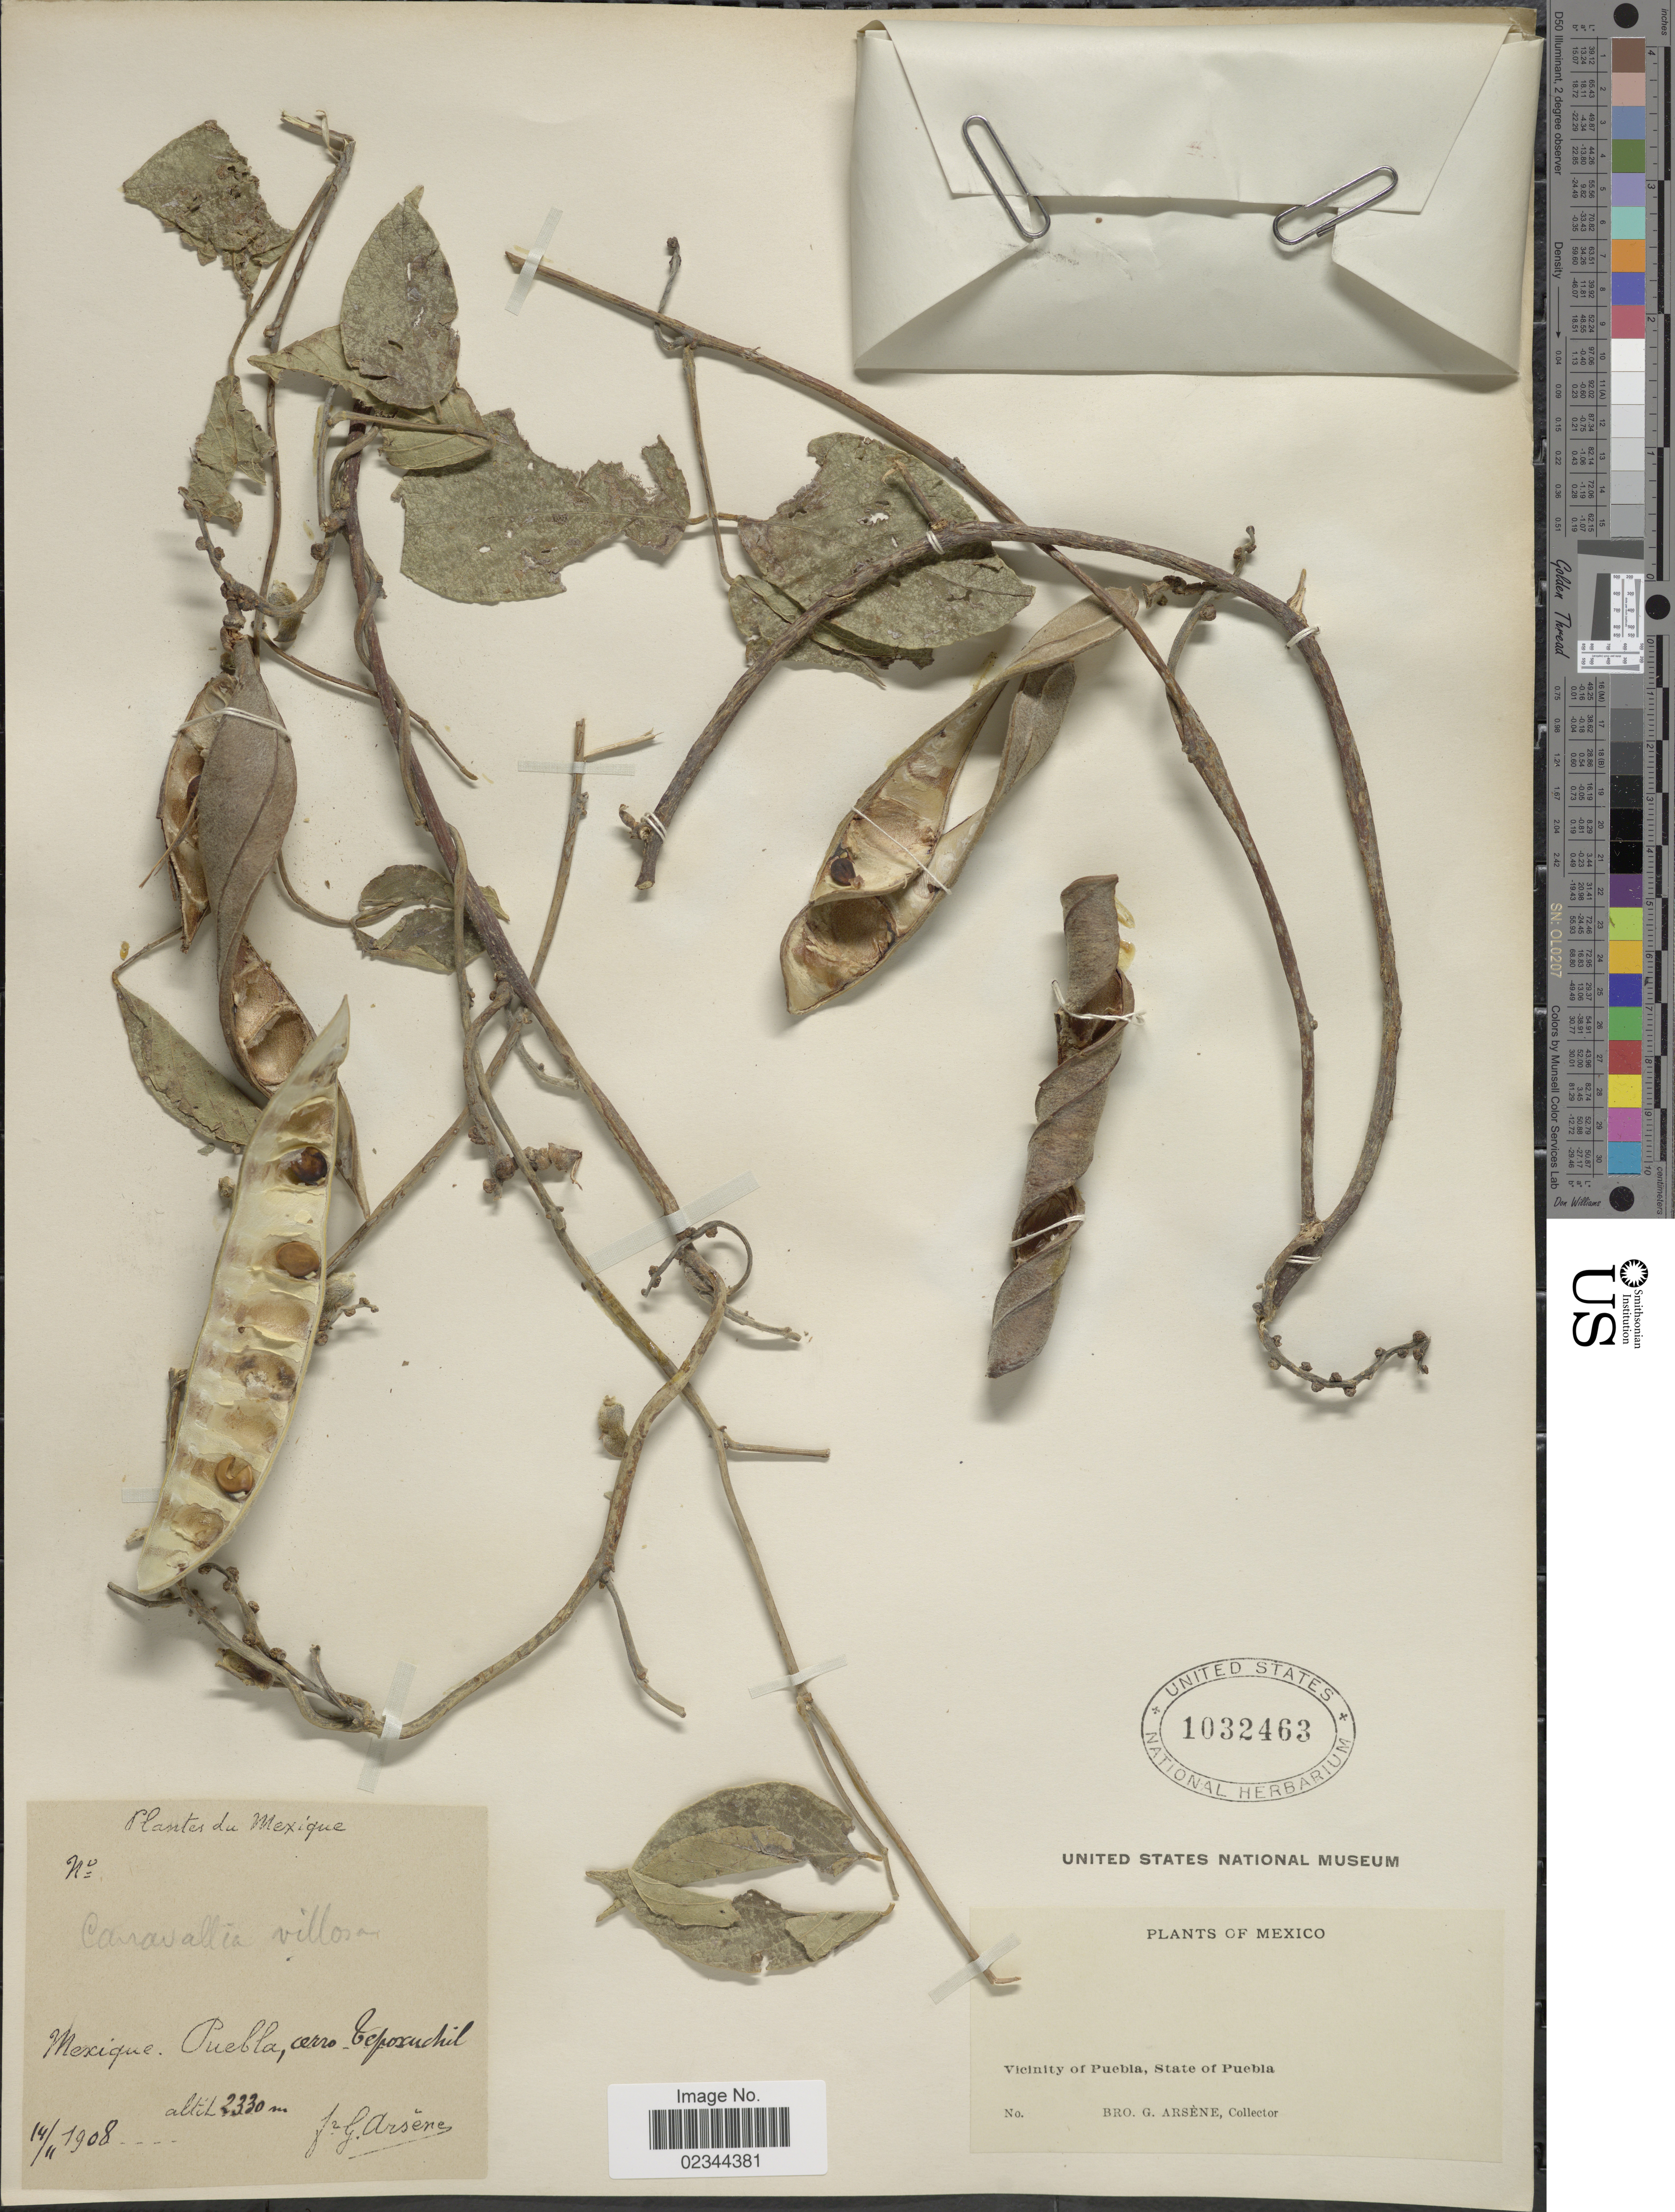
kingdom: Plantae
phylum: Tracheophyta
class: Magnoliopsida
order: Fabales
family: Fabaceae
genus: Canavalia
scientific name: Canavalia villosa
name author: Benth.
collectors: Bro. G. Arsène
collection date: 1908-11-14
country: Mexico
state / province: Puebla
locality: Vicinity of Puebla, Mexique, cerro Tepoxuchil.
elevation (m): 2330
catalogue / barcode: US 1032463